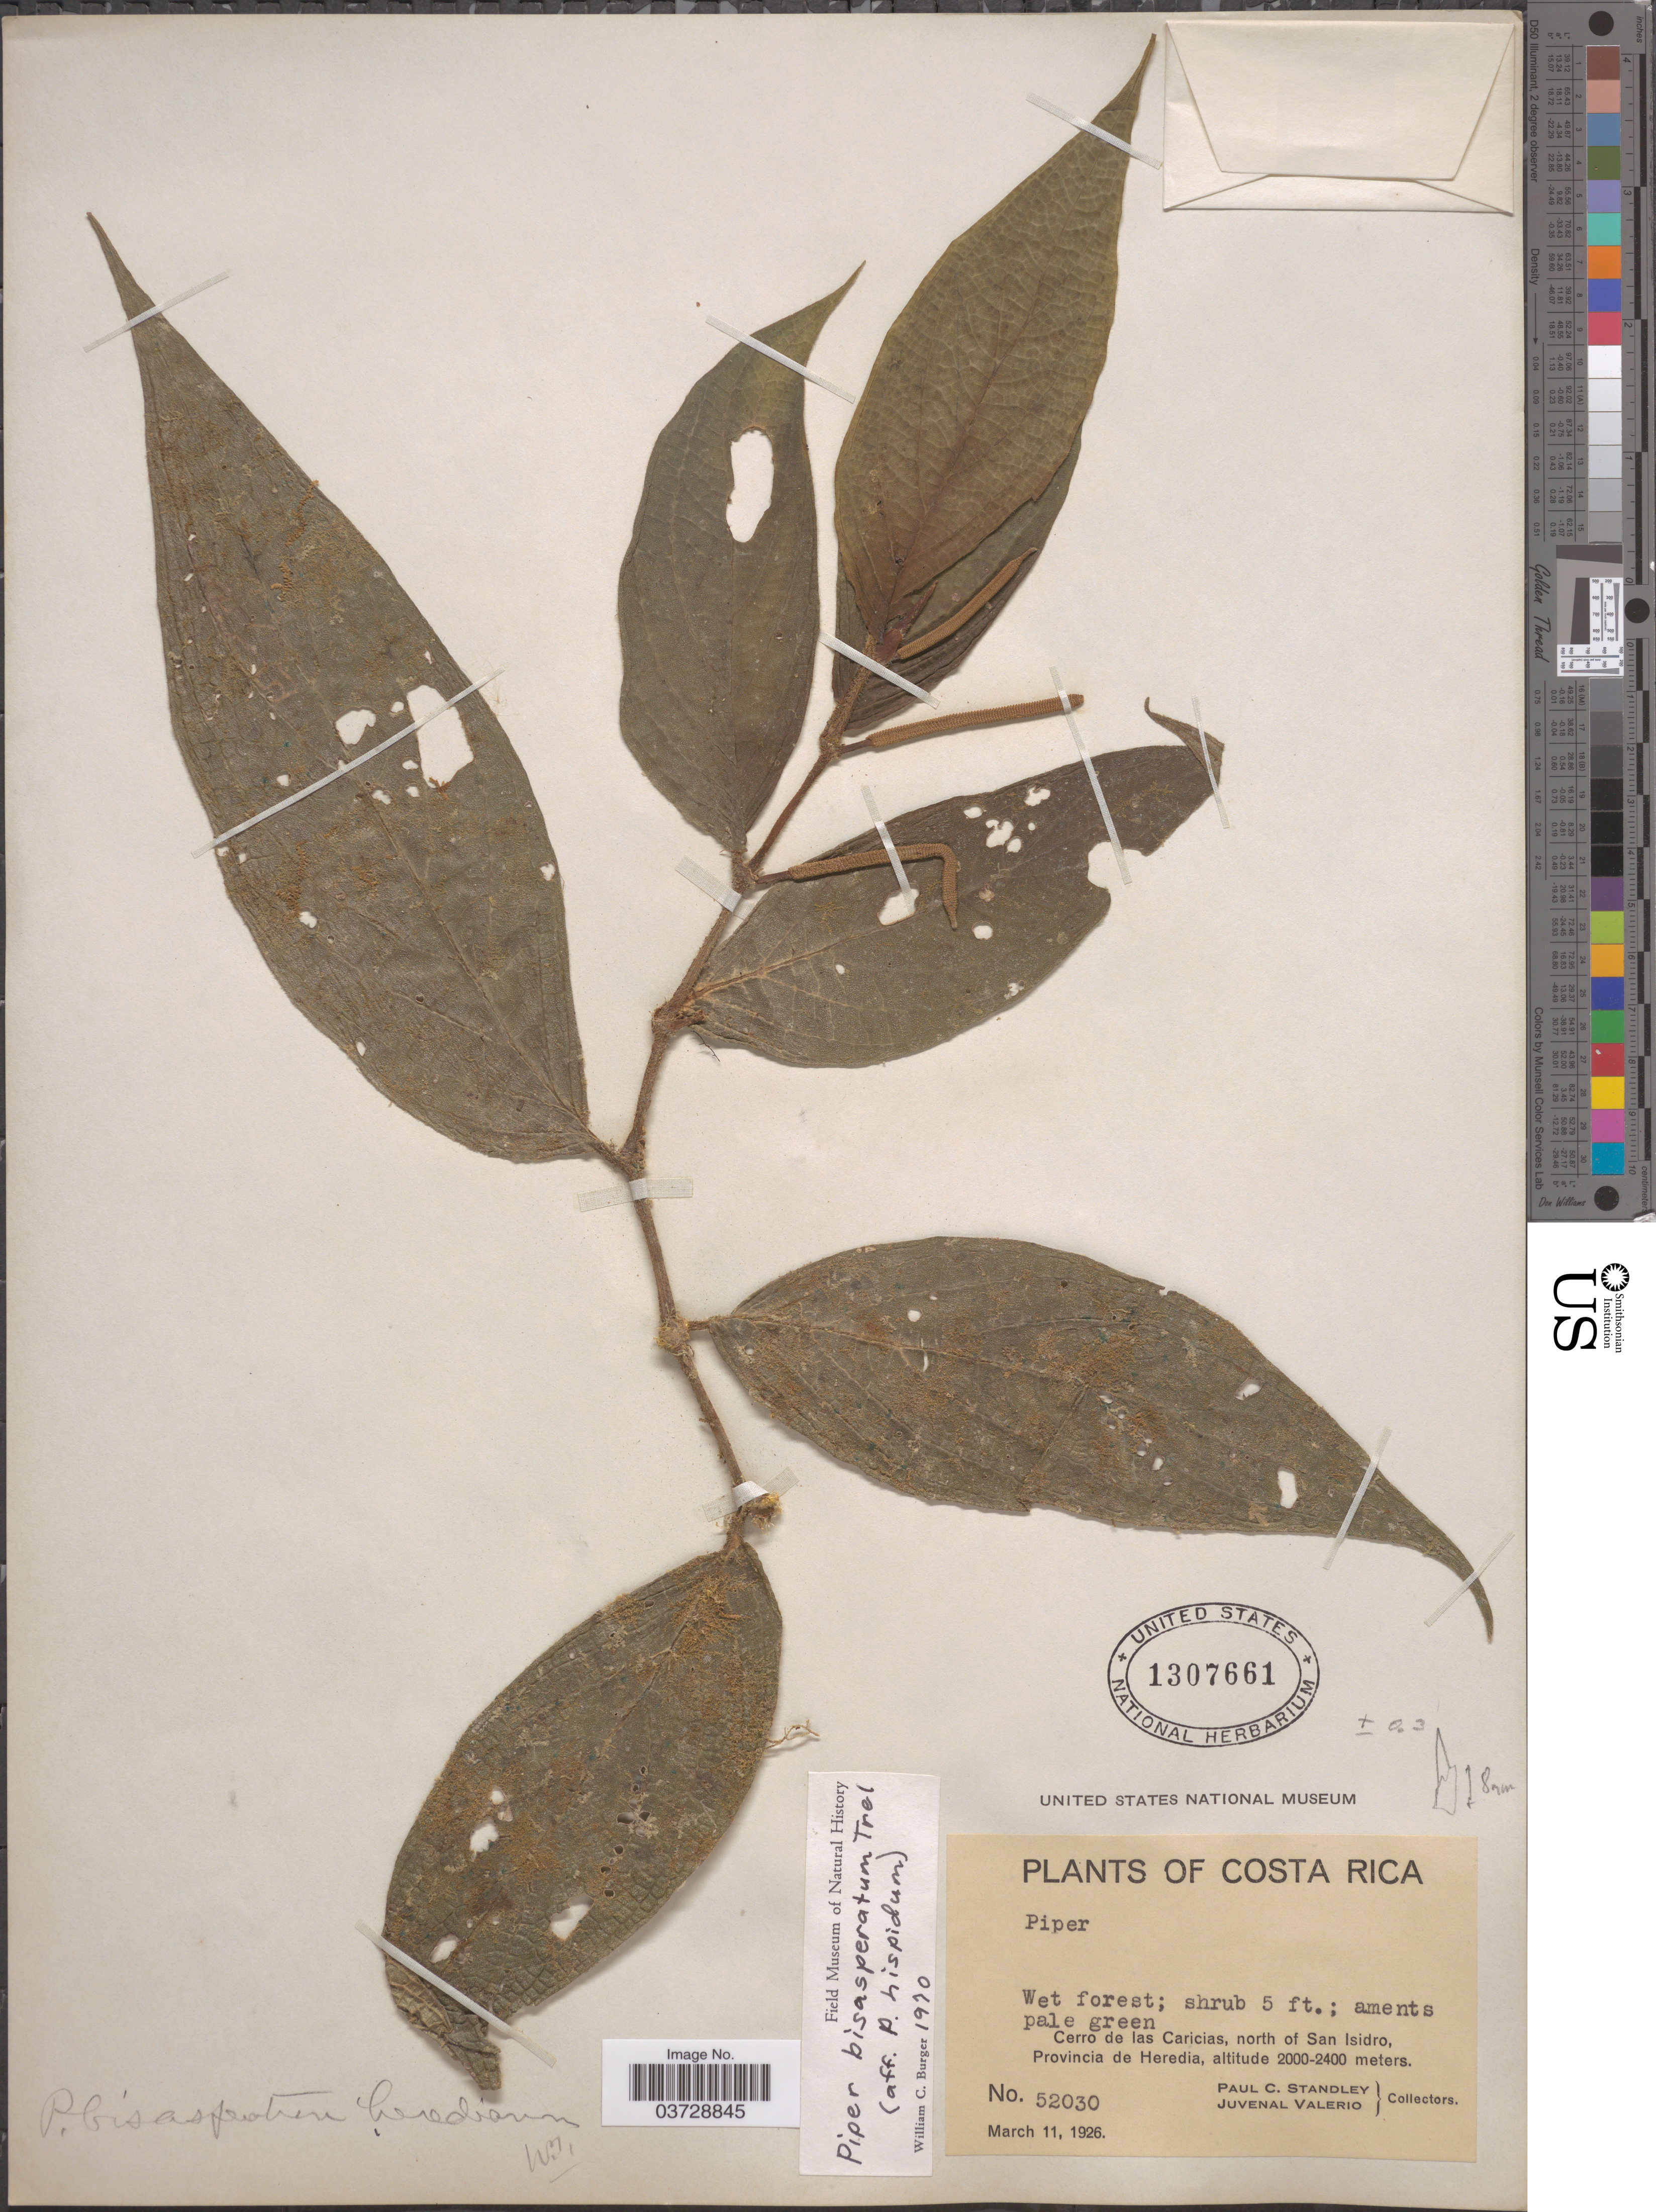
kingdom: Plantae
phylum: Tracheophyta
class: Magnoliopsida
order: Piperales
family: Piperaceae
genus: Piper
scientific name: Piper bisasperatum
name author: Trel.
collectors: P. C. Standley & J. Valerio R.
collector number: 52030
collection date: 1926-03-11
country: Costa Rica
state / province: Heredia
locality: Cerro de las Caricias, north of San Isidro.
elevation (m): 2000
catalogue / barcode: US 1307661